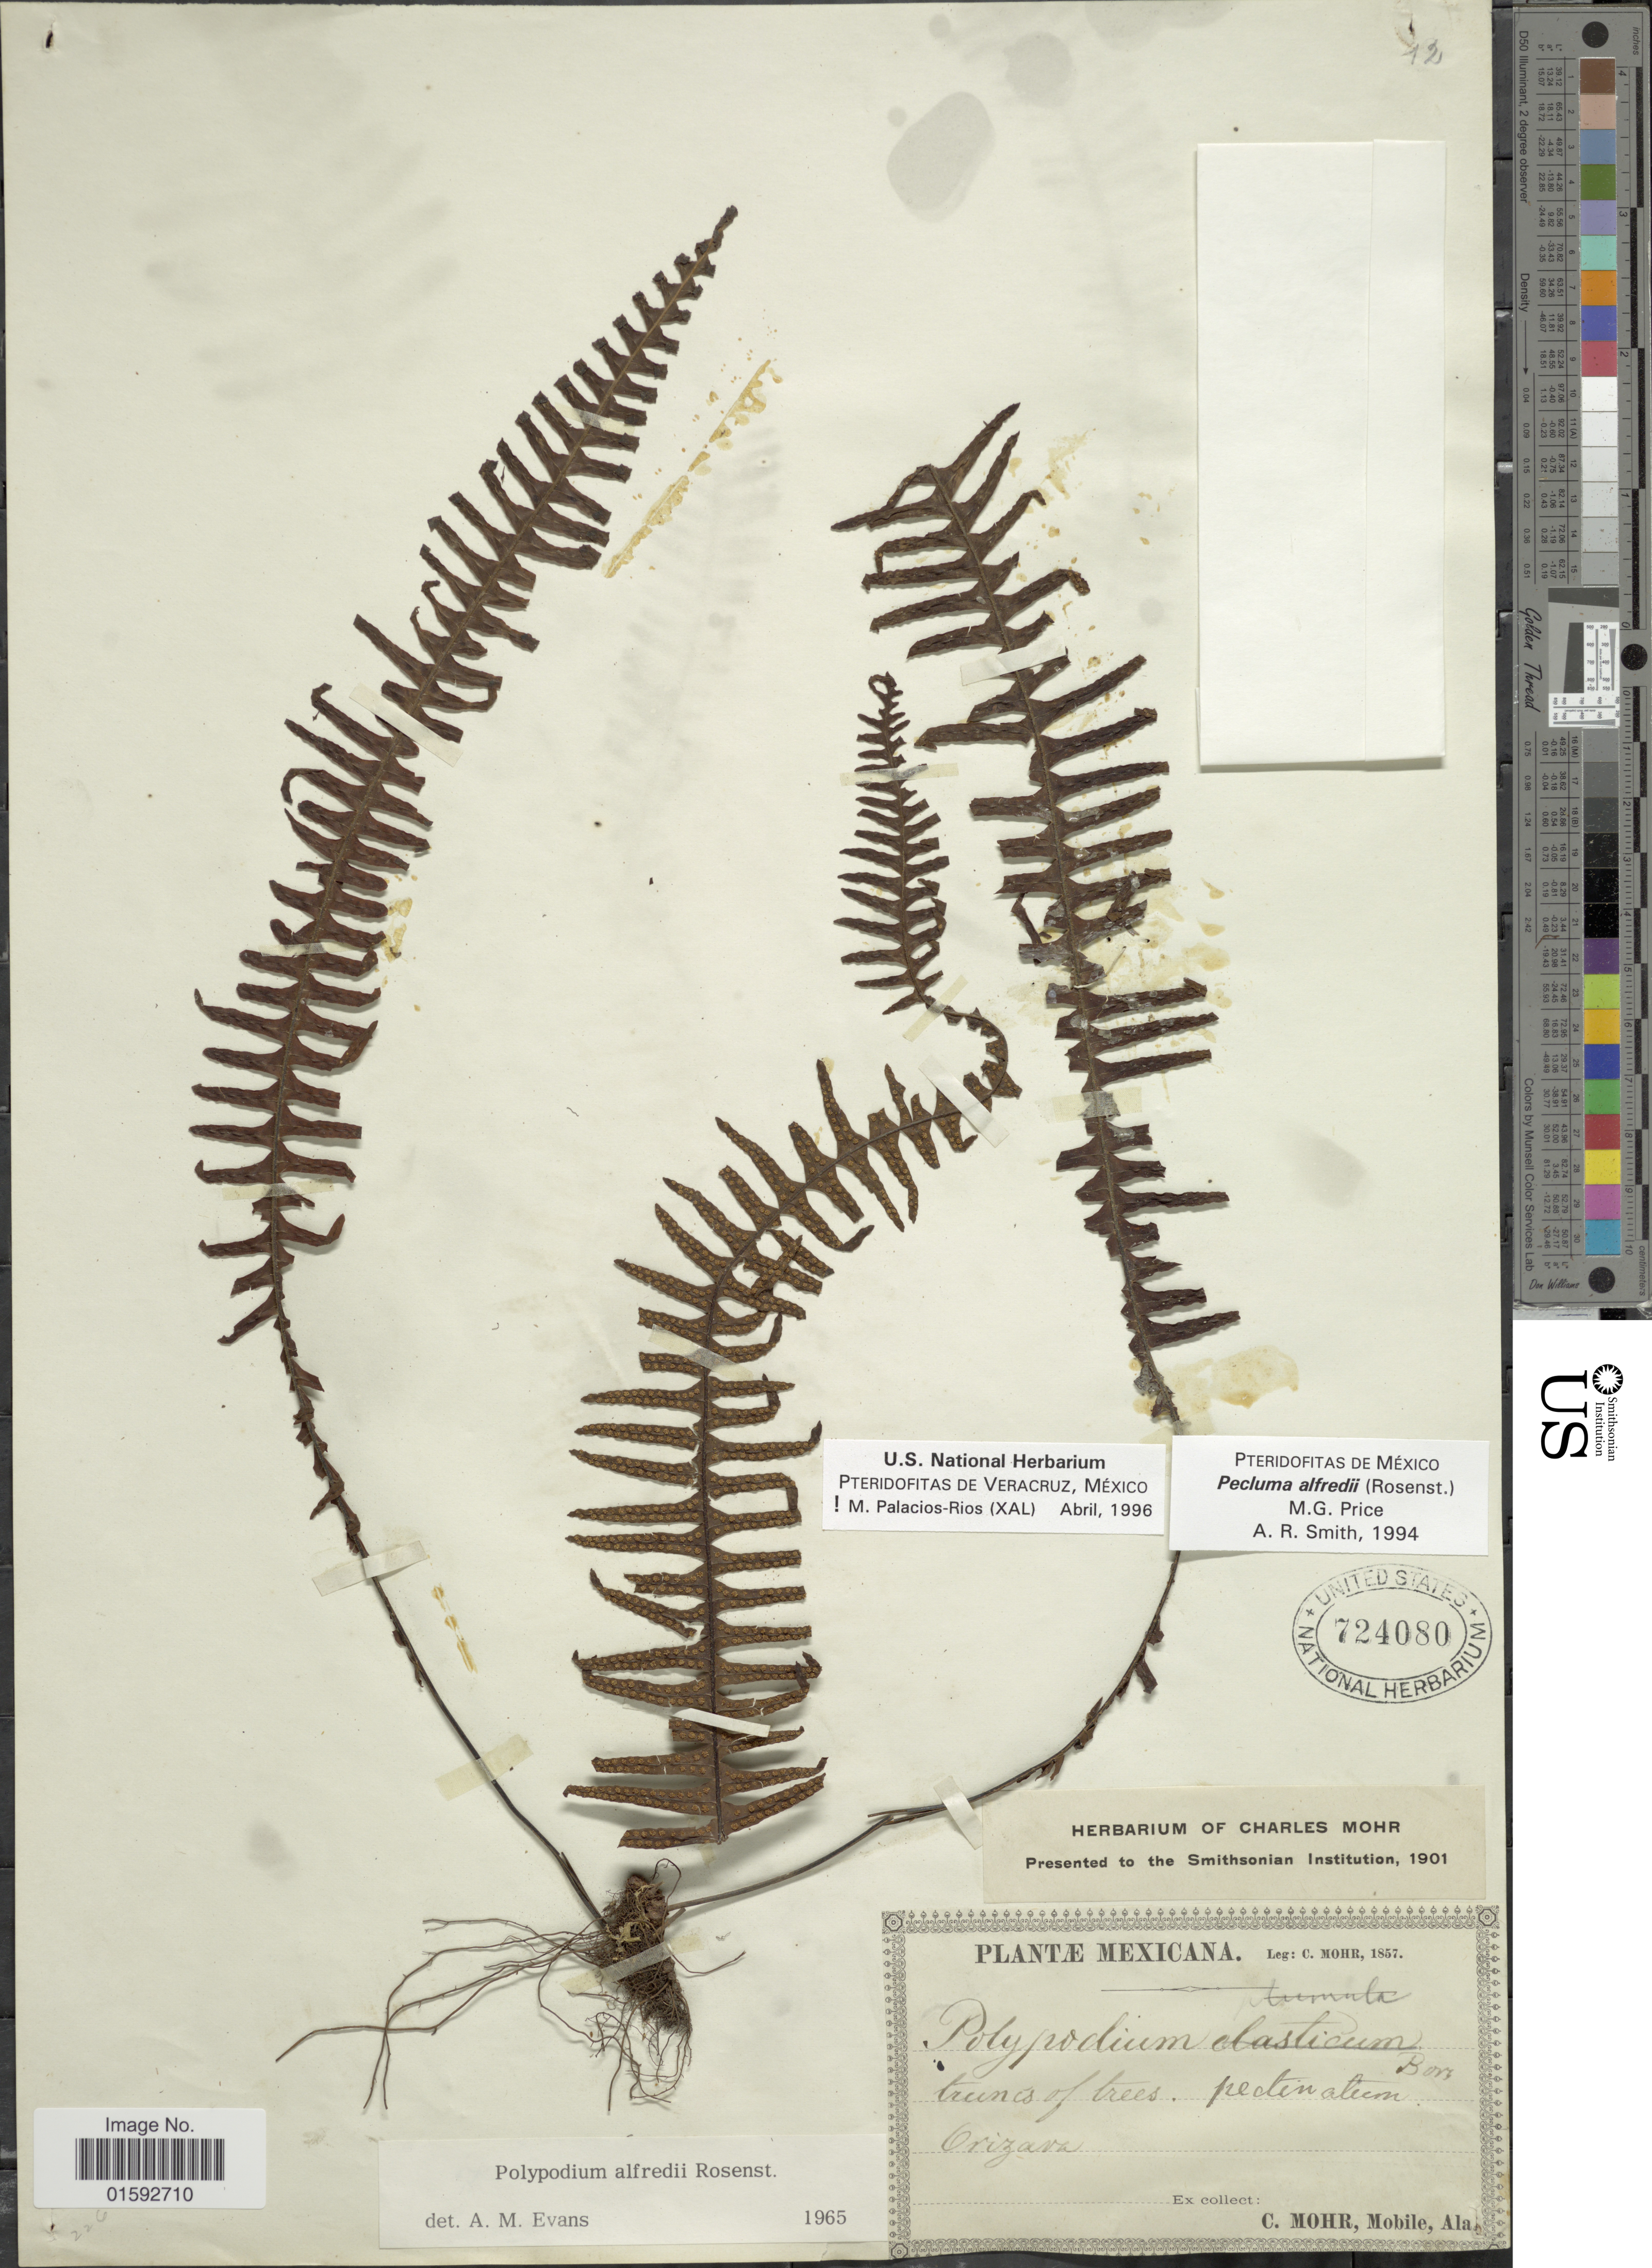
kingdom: Plantae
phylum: Tracheophyta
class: Polypodiopsida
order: Polypodiales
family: Polypodiaceae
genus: Pecluma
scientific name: Pecluma alfredii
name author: (Rosenst.) M.G. Price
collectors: C. T. Mohr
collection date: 1857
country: Mexico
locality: Orizaba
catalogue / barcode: US 724080